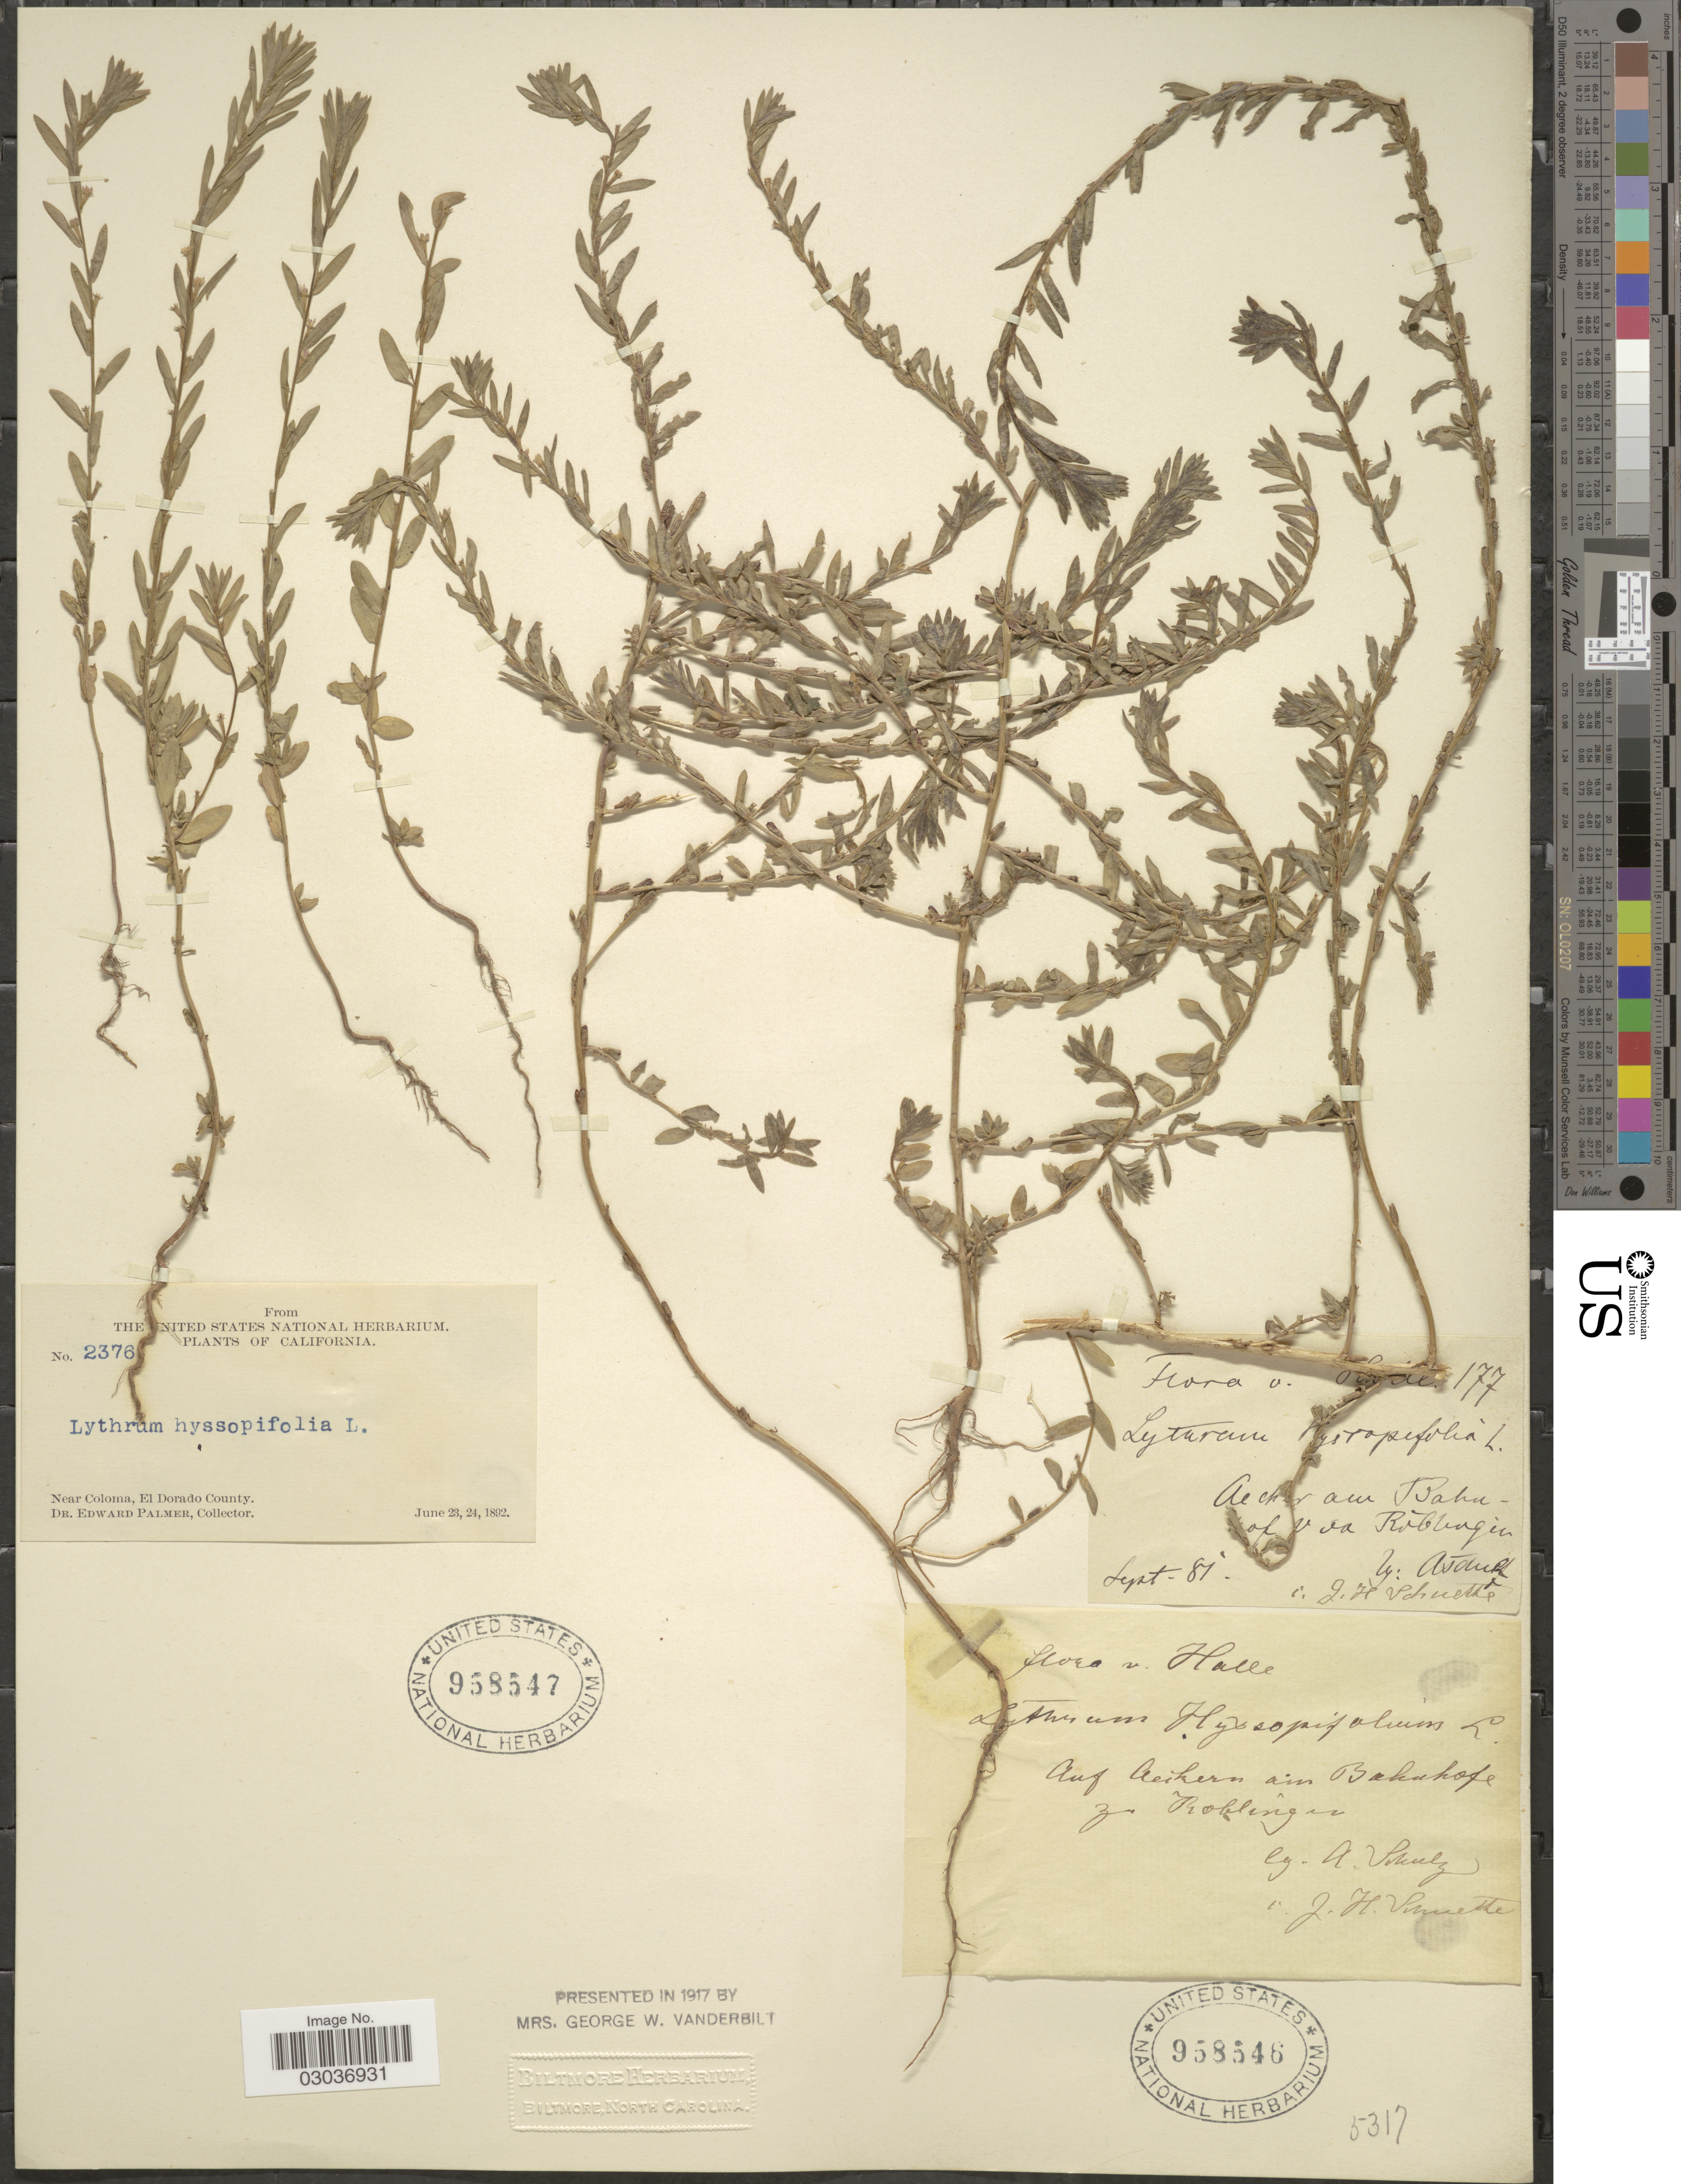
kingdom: Plantae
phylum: Tracheophyta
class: Magnoliopsida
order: Myrtales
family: Lythraceae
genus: Lythrum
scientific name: Lythrum hyssopifolia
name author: L.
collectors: A. Schulz & J. H. Schuette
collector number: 177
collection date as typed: Transcribed d/m/y: /9/81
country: Germany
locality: Auf beihern aim Bahnhofe zu Roblingen.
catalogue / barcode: US 958546-2